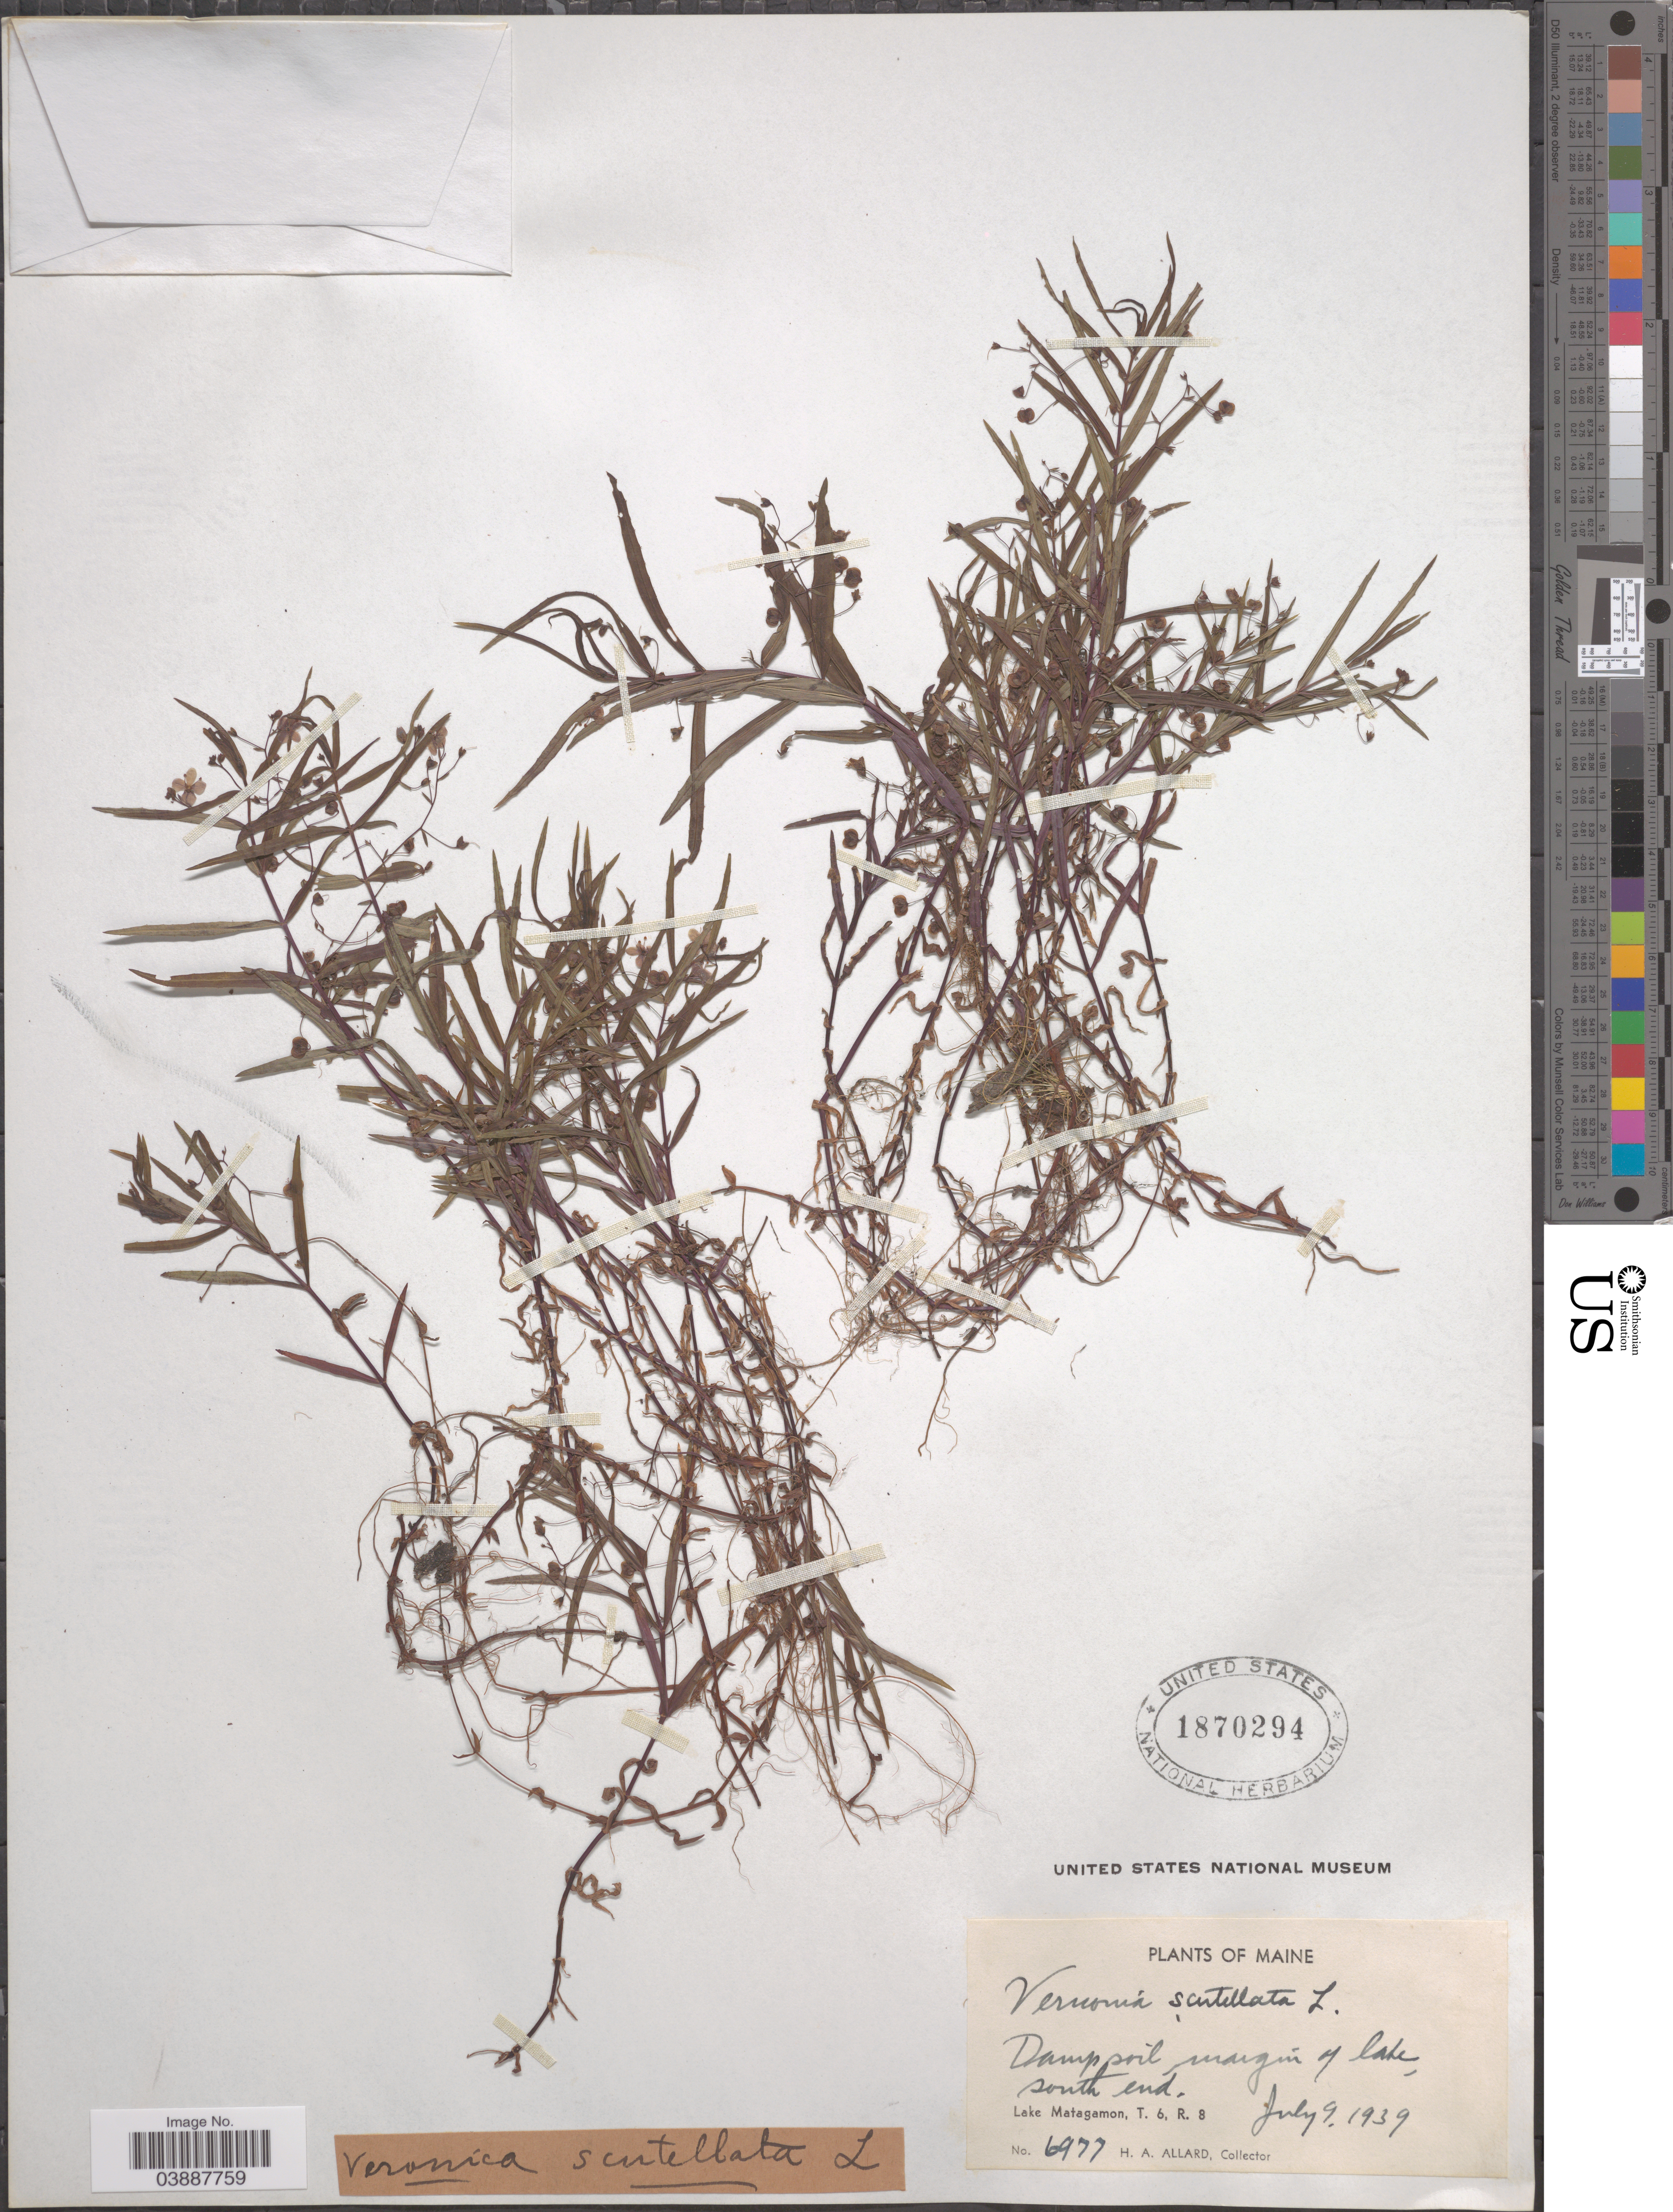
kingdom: Plantae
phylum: Tracheophyta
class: Magnoliopsida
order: Lamiales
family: Plantaginaceae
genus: Veronica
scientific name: Veronica scutellata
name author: L.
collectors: H. A. Allard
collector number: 6977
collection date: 1939-07-09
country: United States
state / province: Maine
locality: Margin of lake, south end. Lake Matagamon, T. 6, R. 8.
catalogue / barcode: US 1870294